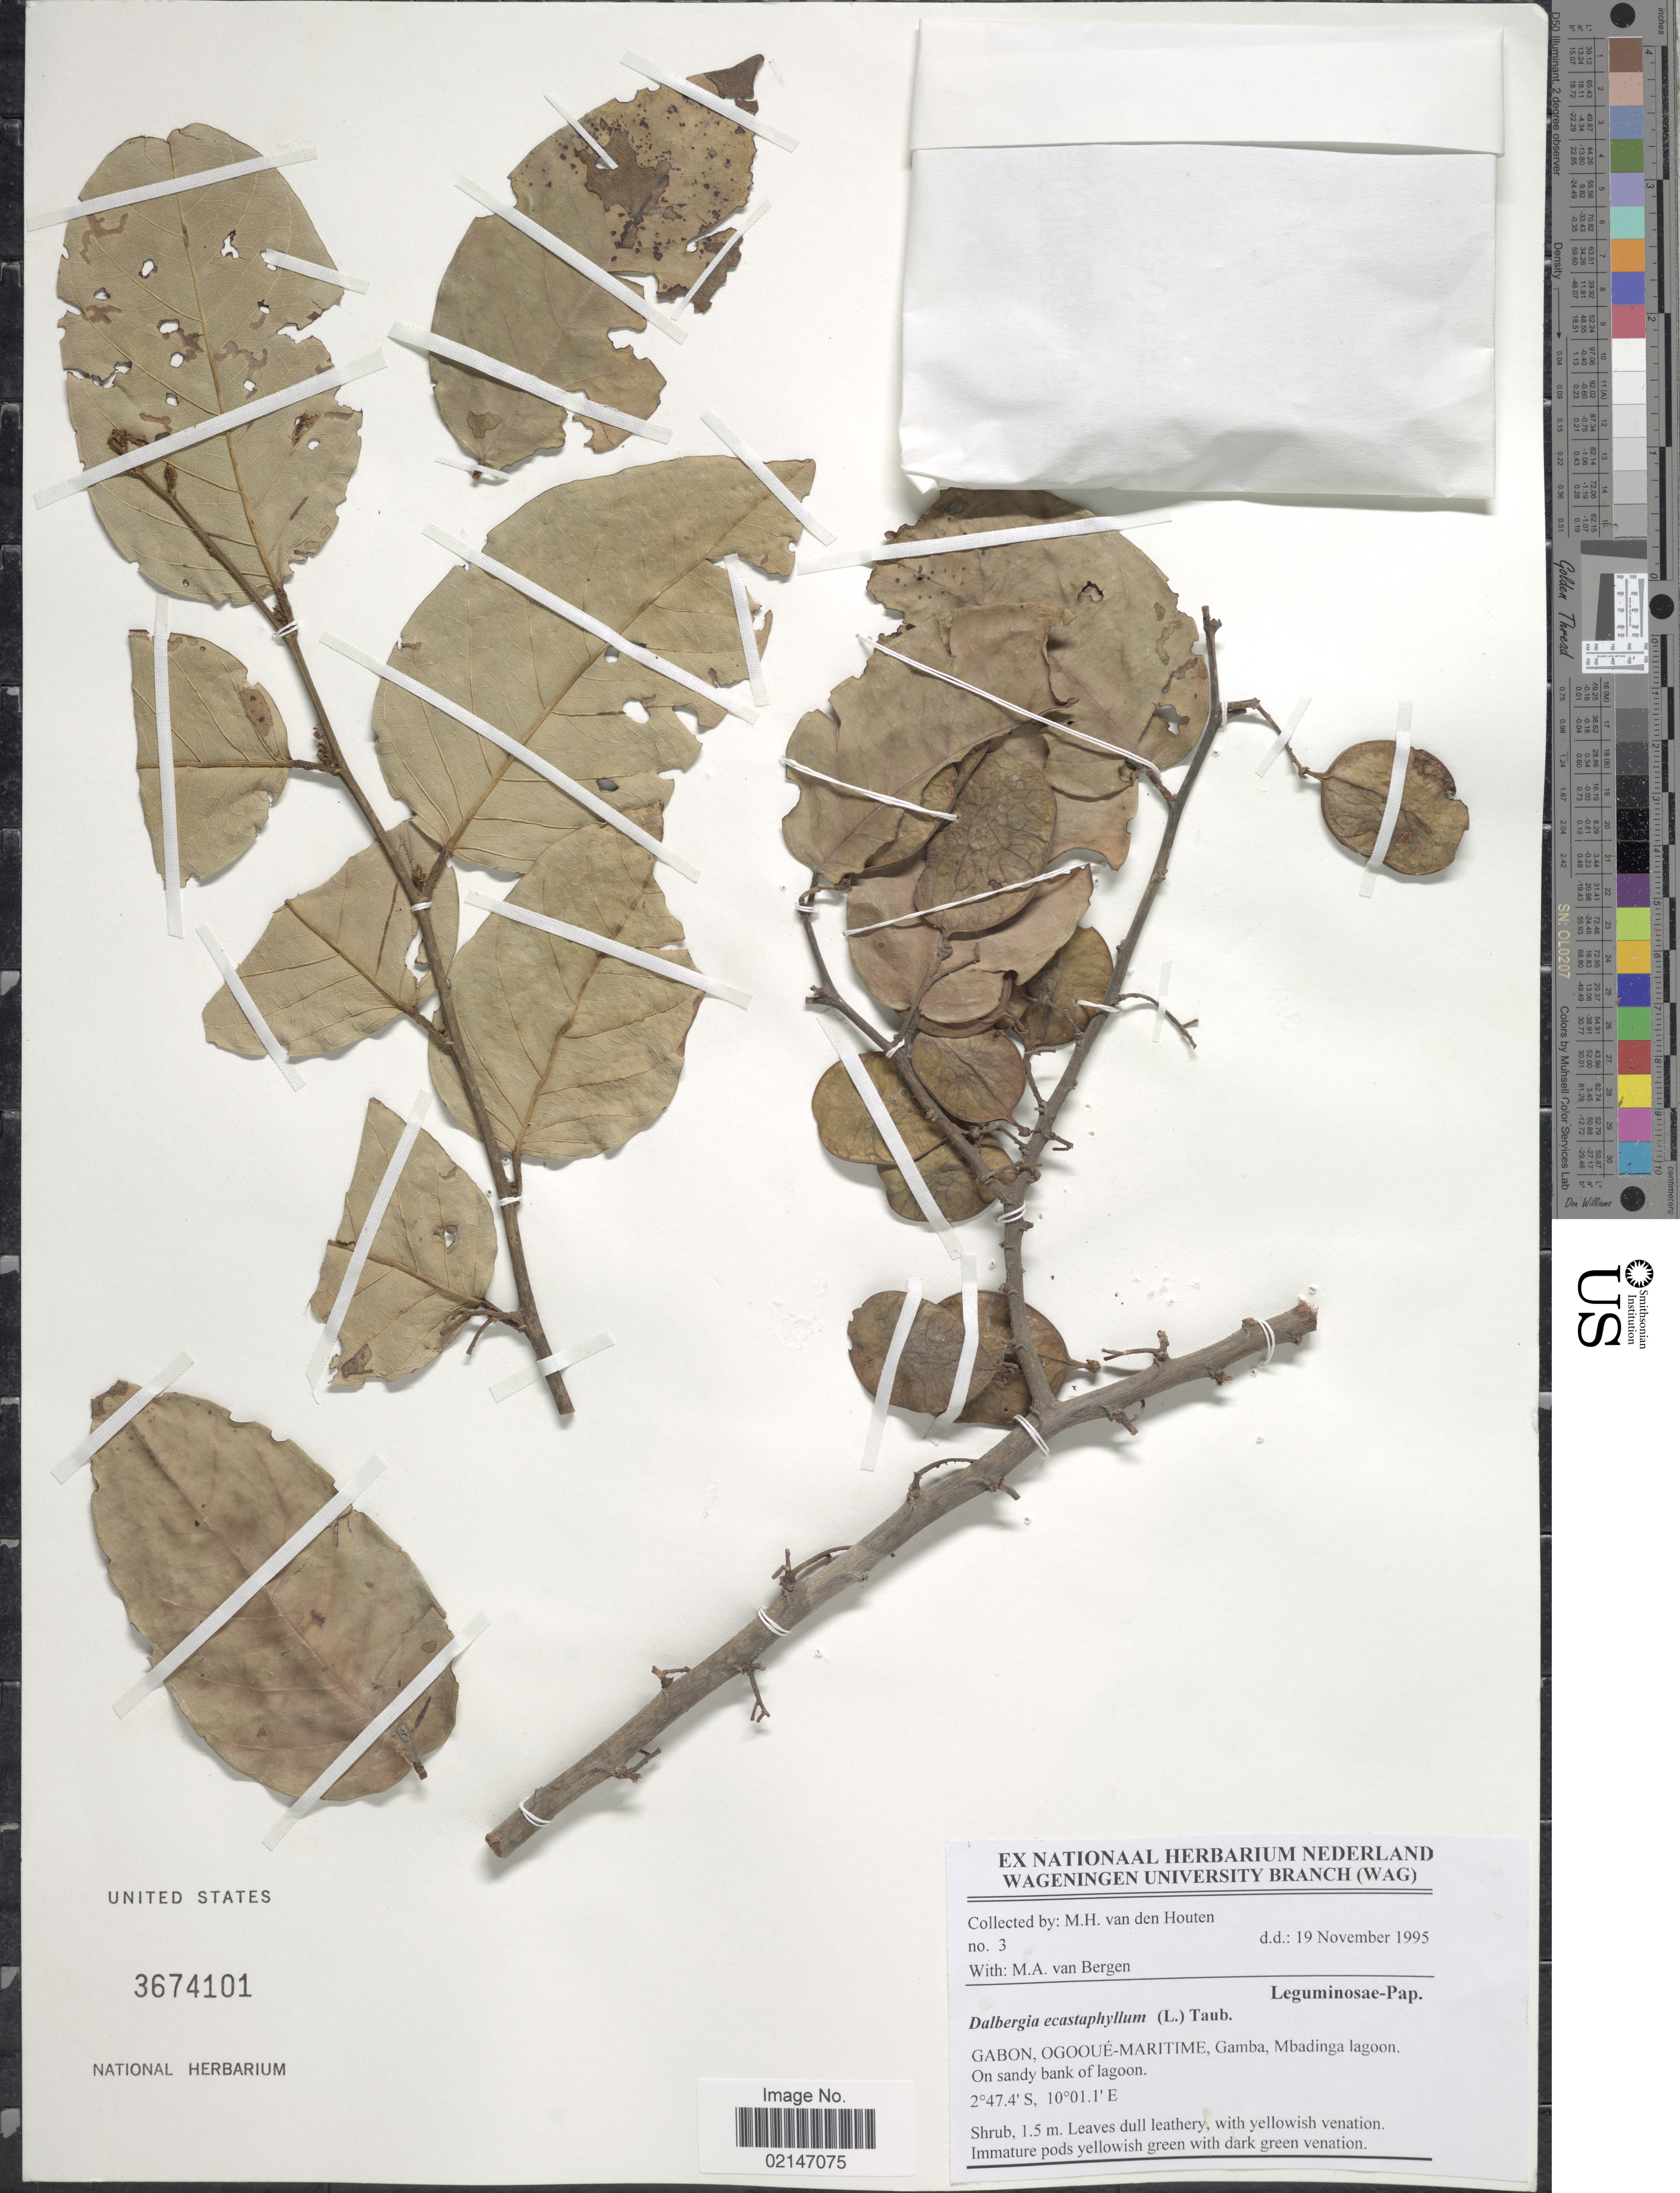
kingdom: Plantae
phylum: Tracheophyta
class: Magnoliopsida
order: Fabales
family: Fabaceae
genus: Dalbergia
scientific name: Dalbergia ecastaphyllum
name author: (L.) Taub.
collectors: M. van den Houten & M. van Bergen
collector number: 3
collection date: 1995-11-19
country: Gabon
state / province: Ogooue-Maritime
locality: Gamba, Mbadinga lagoon, on sandy bank of lagoon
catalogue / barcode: US 3674101